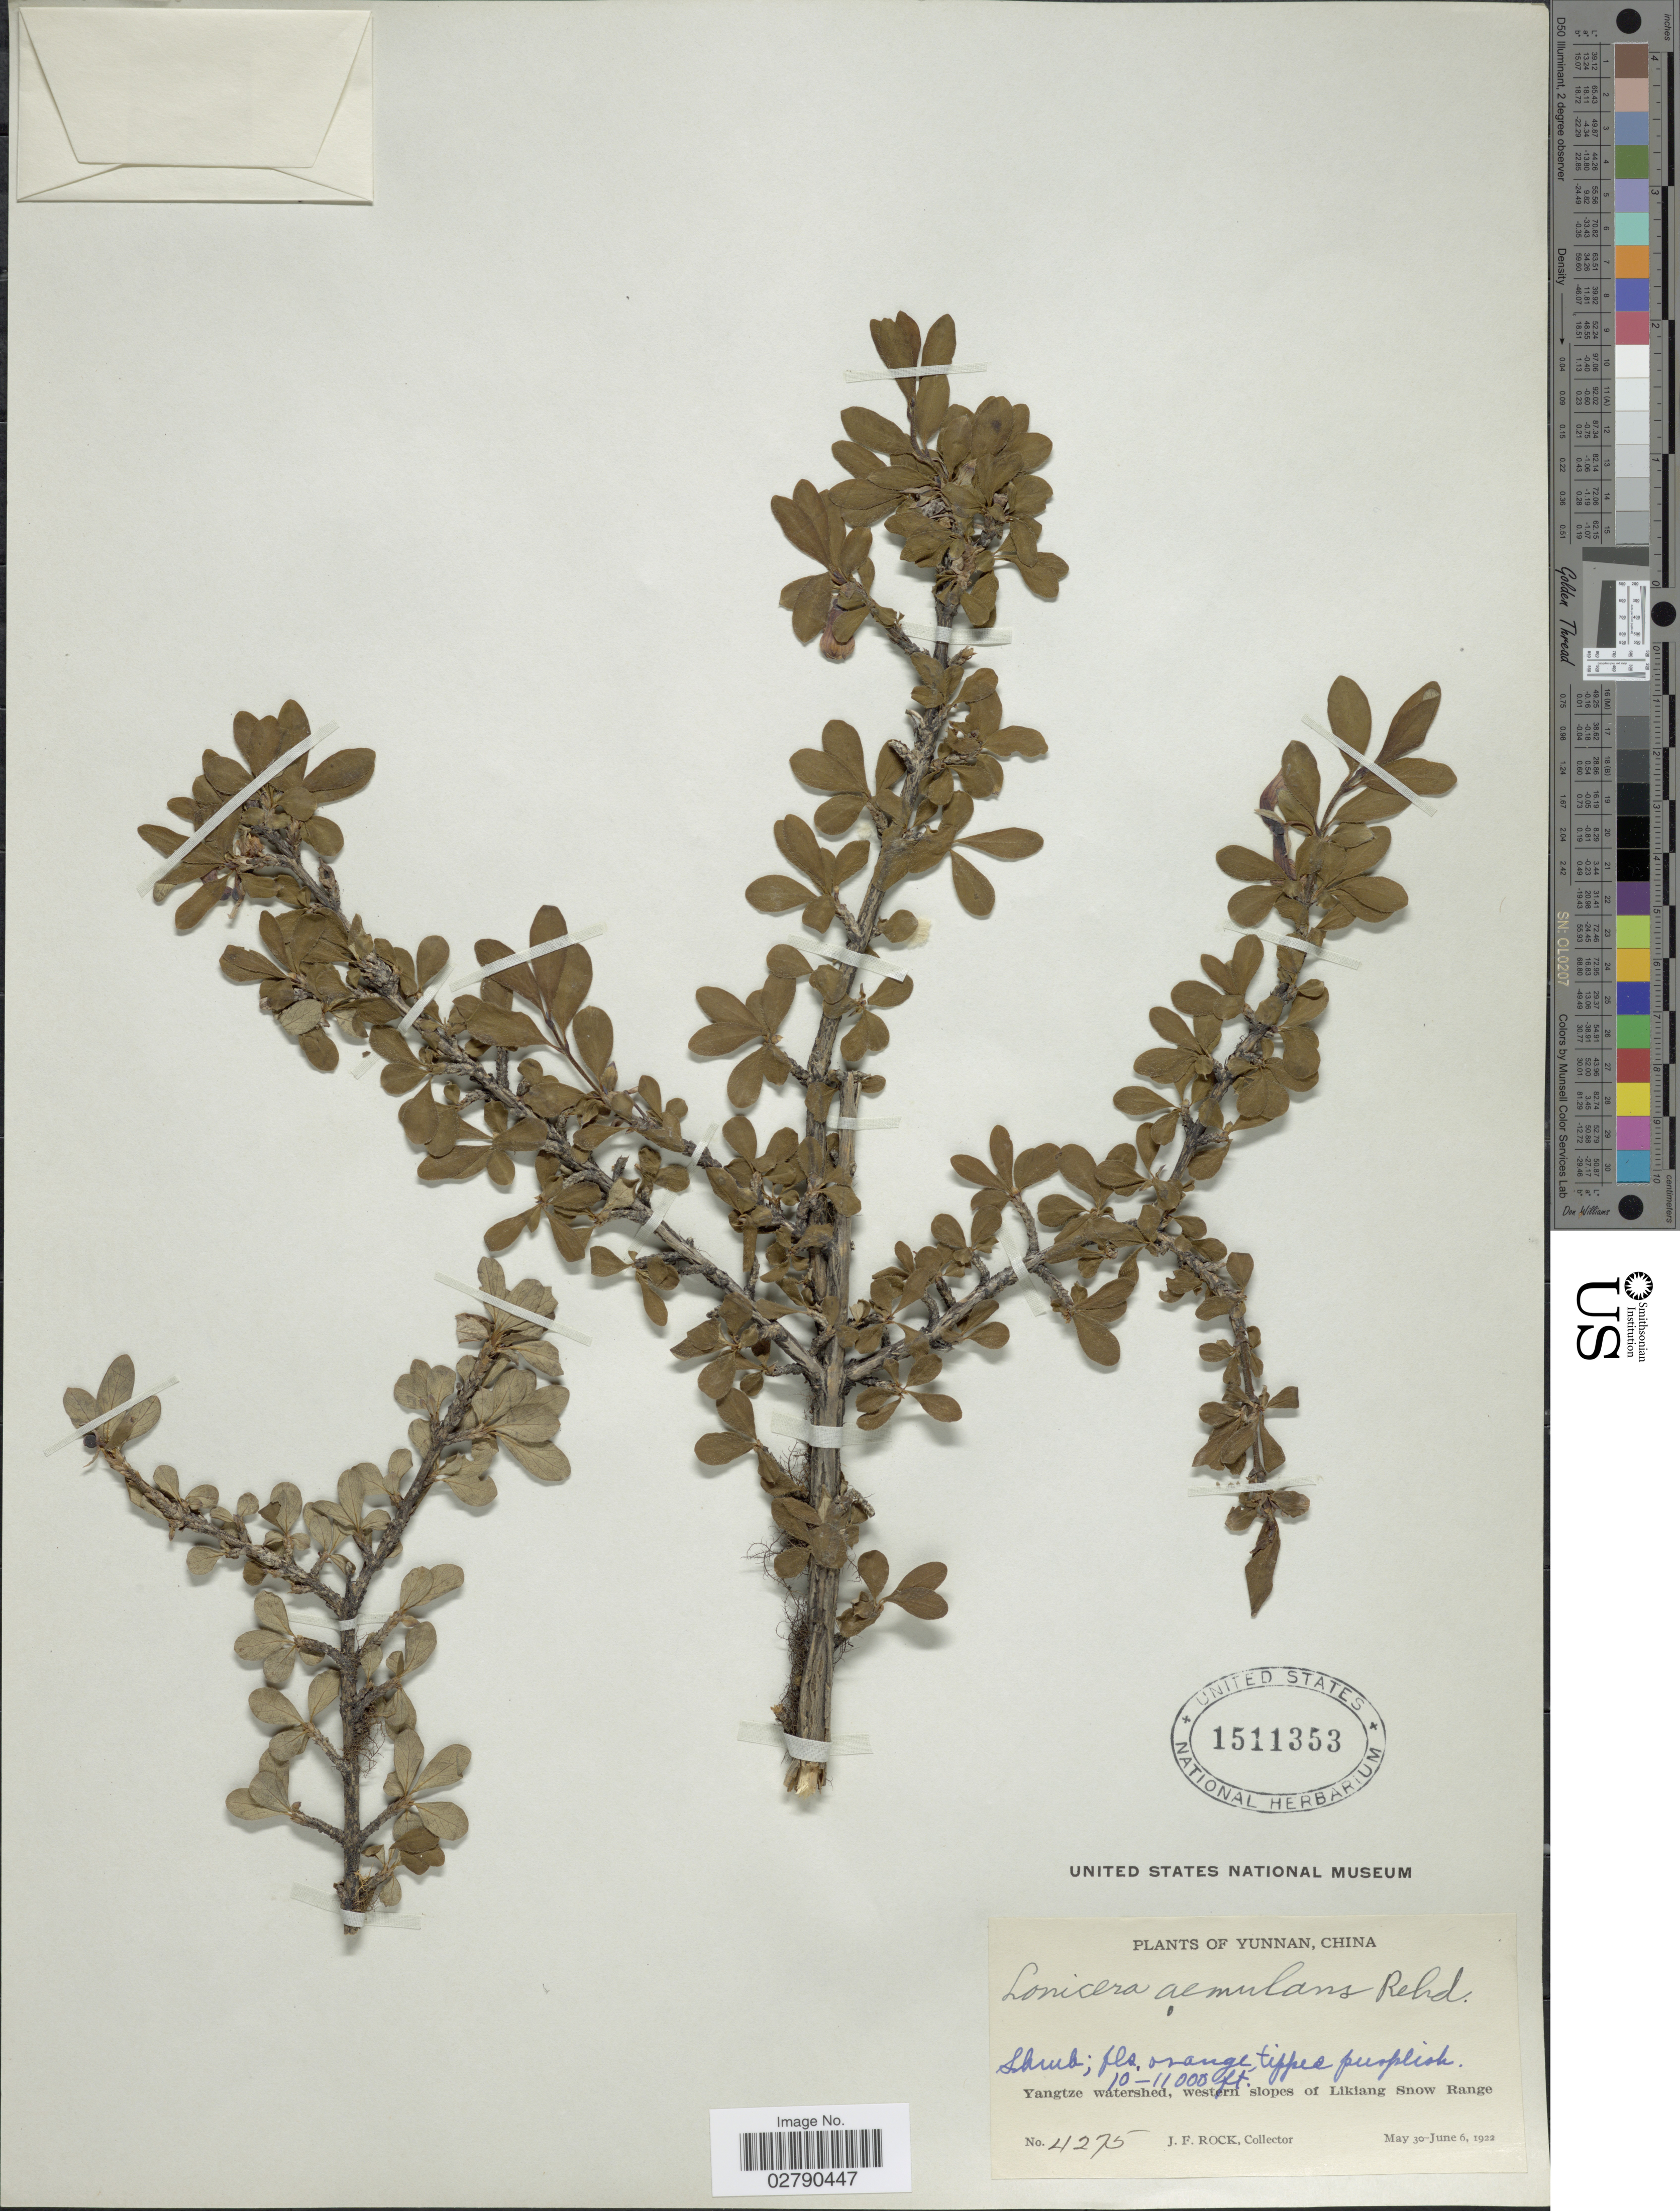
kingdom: Plantae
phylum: Tracheophyta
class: Magnoliopsida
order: Dipsacales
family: Caprifoliaceae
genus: Lonicera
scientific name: Lonicera aemulans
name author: Rehder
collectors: J. Rock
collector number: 4275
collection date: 1922-05-30/1922-06-06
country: China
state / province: Yunnan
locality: Yangtze watershed, western slopes of Likiang Snow Range.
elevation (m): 3048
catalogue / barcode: US 1511353